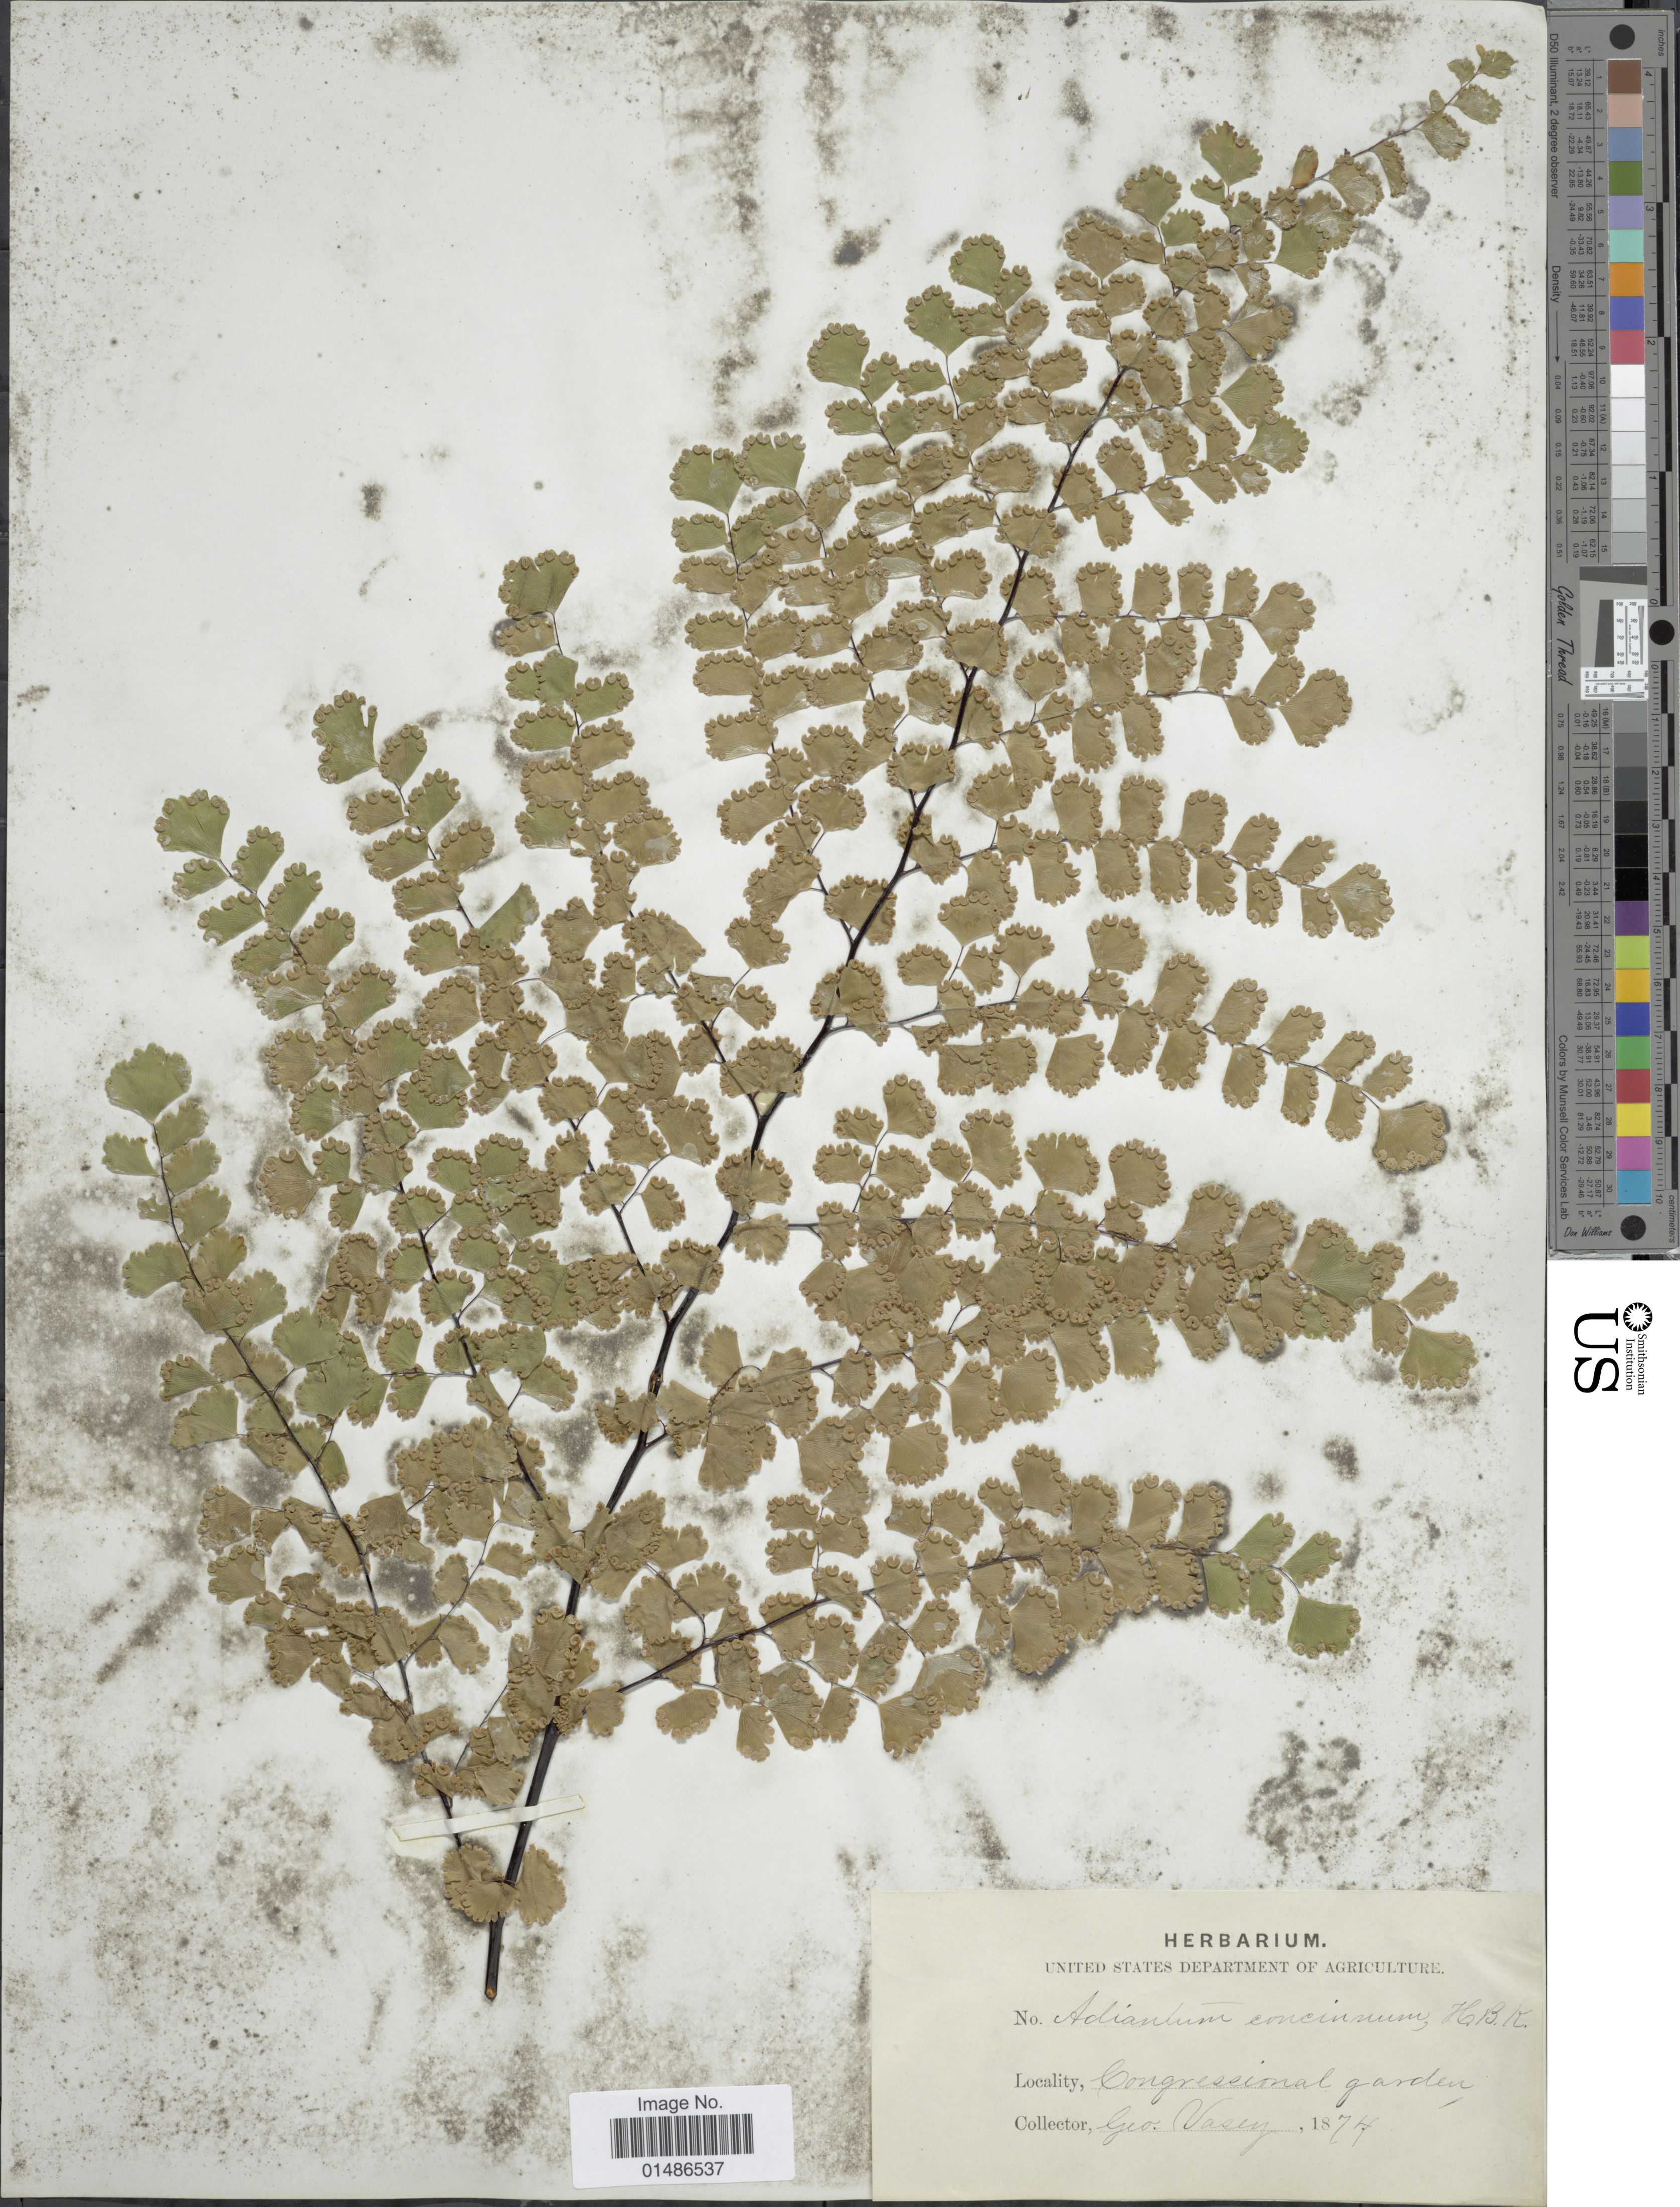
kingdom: Plantae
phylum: Tracheophyta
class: Polypodiopsida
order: Polypodiales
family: Pteridaceae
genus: Adiantum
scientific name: Adiantum concinnum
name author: Humb. & Bonpl. ex Willd.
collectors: G. R. Vasey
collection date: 1874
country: United States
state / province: District of Columbia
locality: Congressional garden.